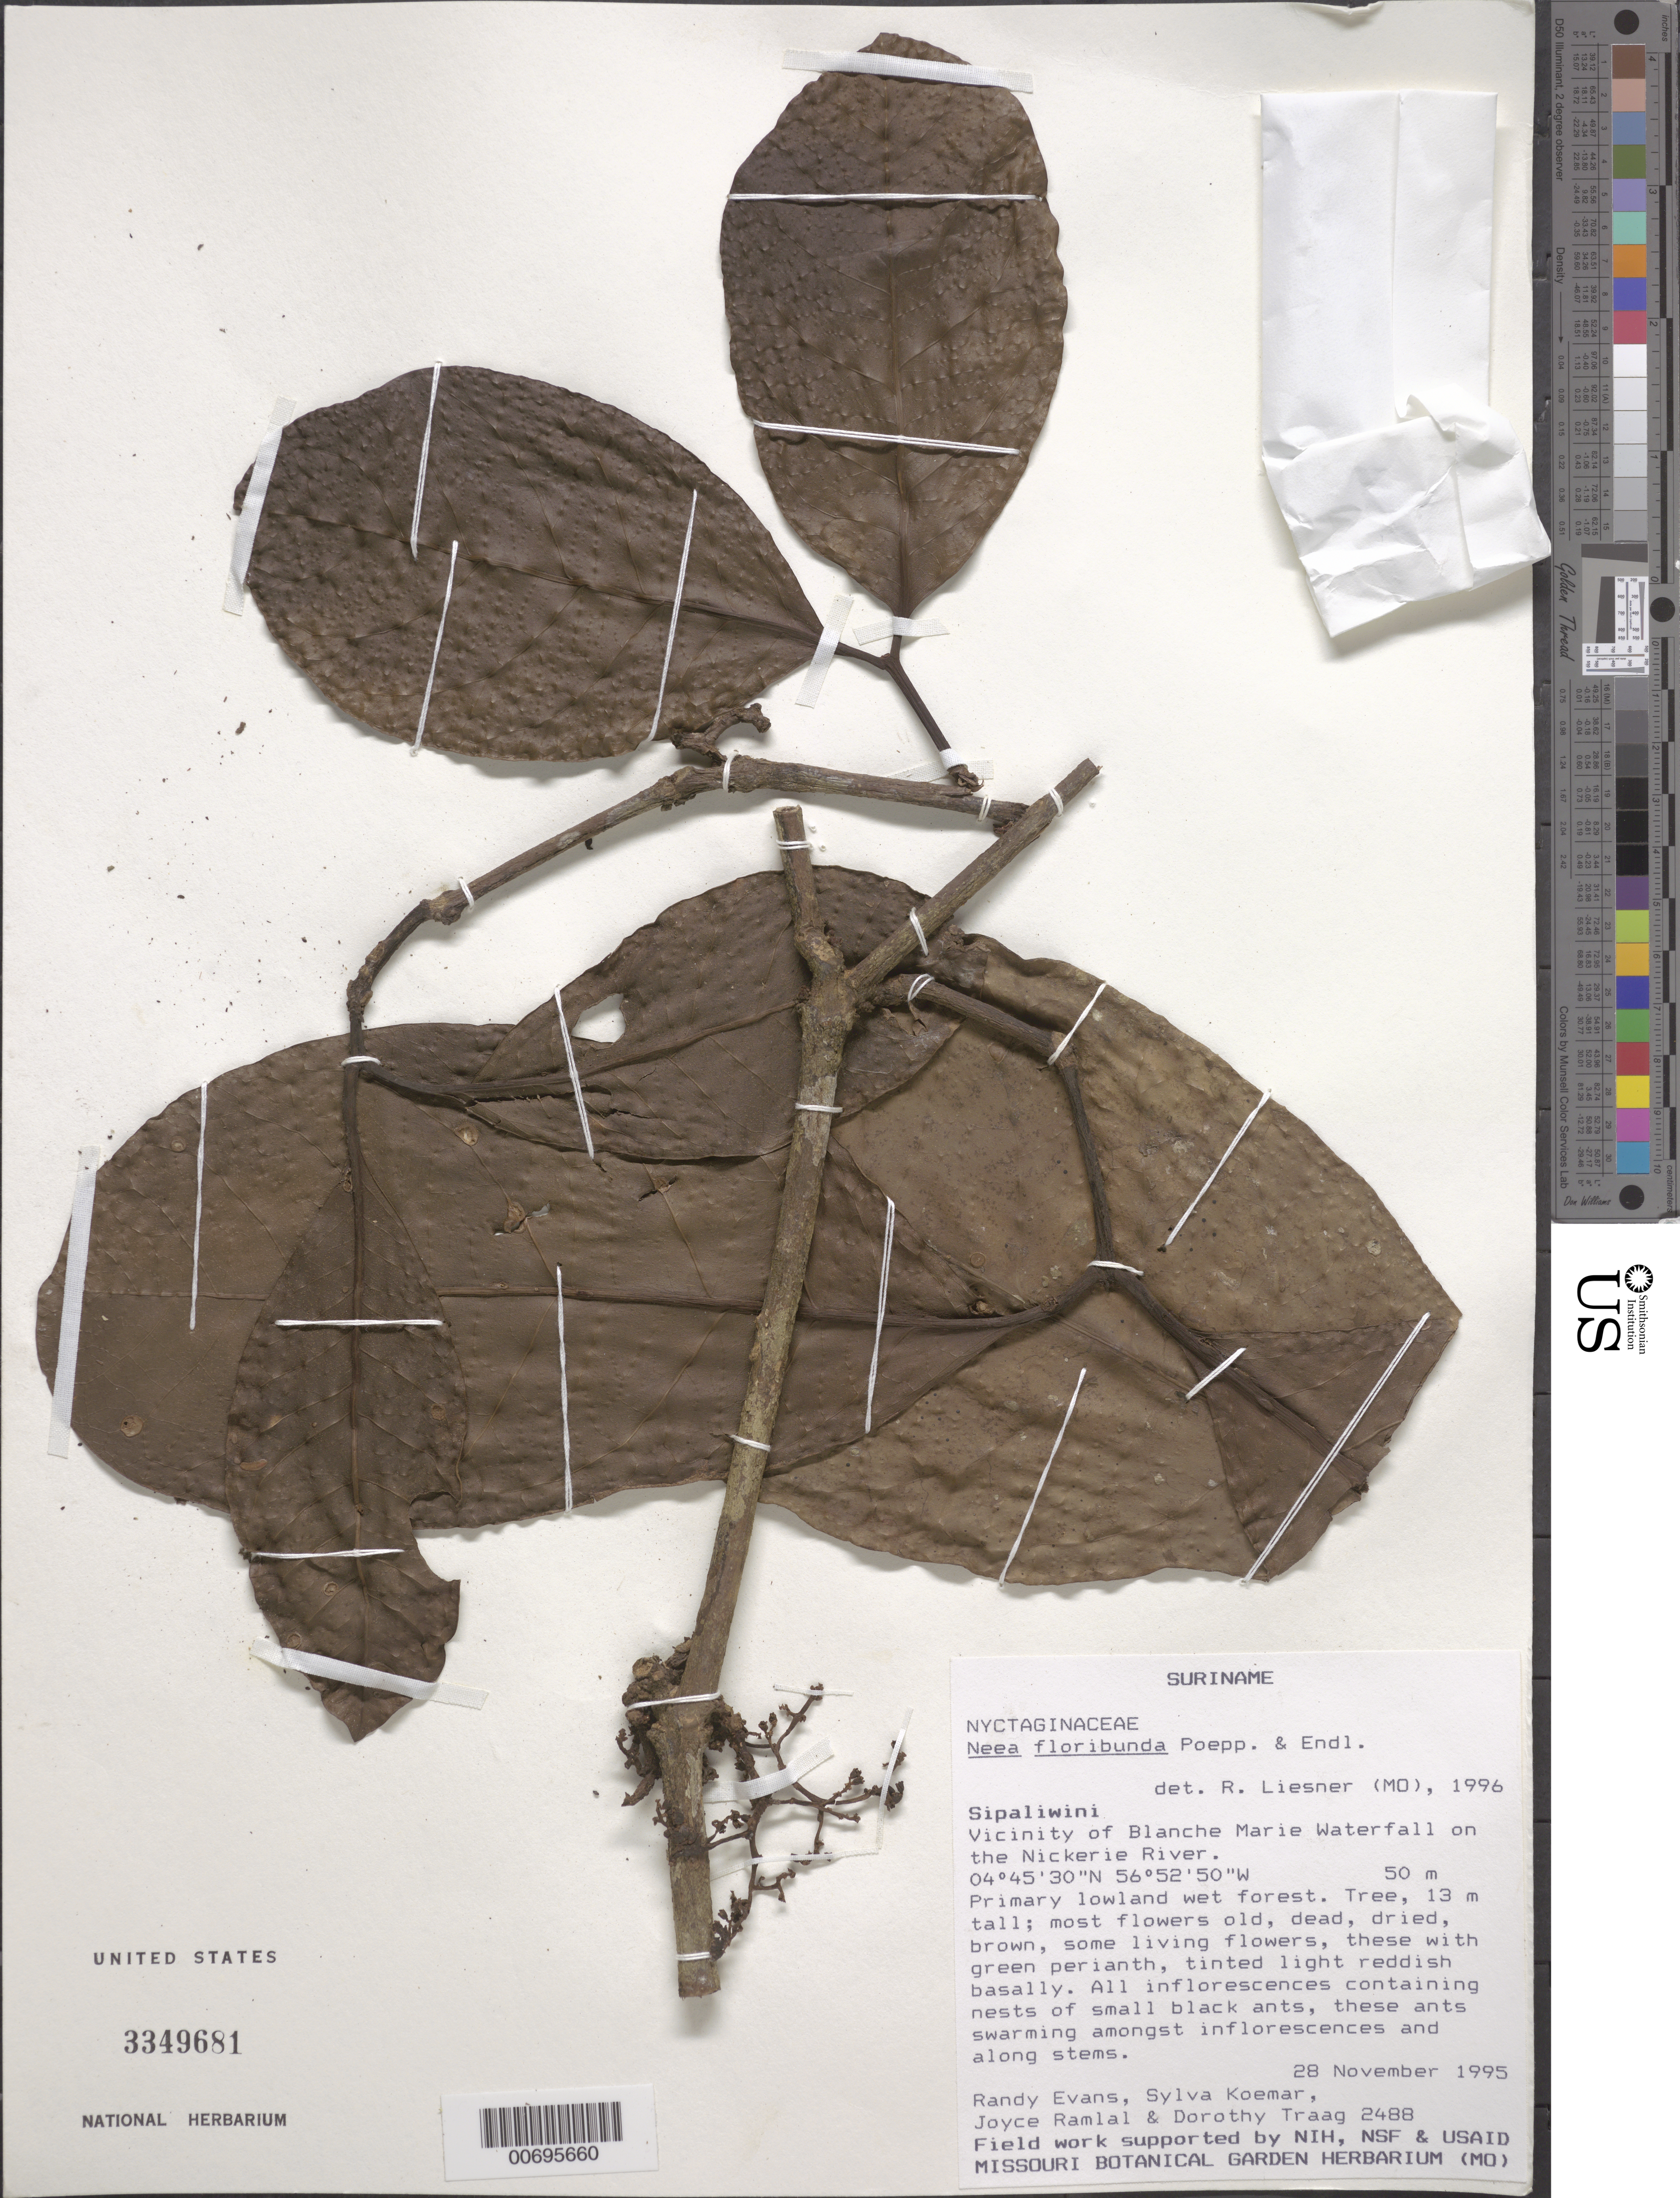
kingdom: Plantae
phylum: Tracheophyta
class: Magnoliopsida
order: Caryophyllales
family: Nyctaginaceae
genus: Neea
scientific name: Neea floribunda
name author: Poepp. & Endl.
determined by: Liesner, R. L.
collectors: R. Evans, S. Koemar, J. Ramlal & D. Traag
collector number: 2488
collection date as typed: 28-Nov-95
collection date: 1995-11-28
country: Suriname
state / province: Sipaliwini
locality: Blanche Marie Waterfall, vic., on Nickerie R.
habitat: Primary lowland forest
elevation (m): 50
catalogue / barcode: US 3349681